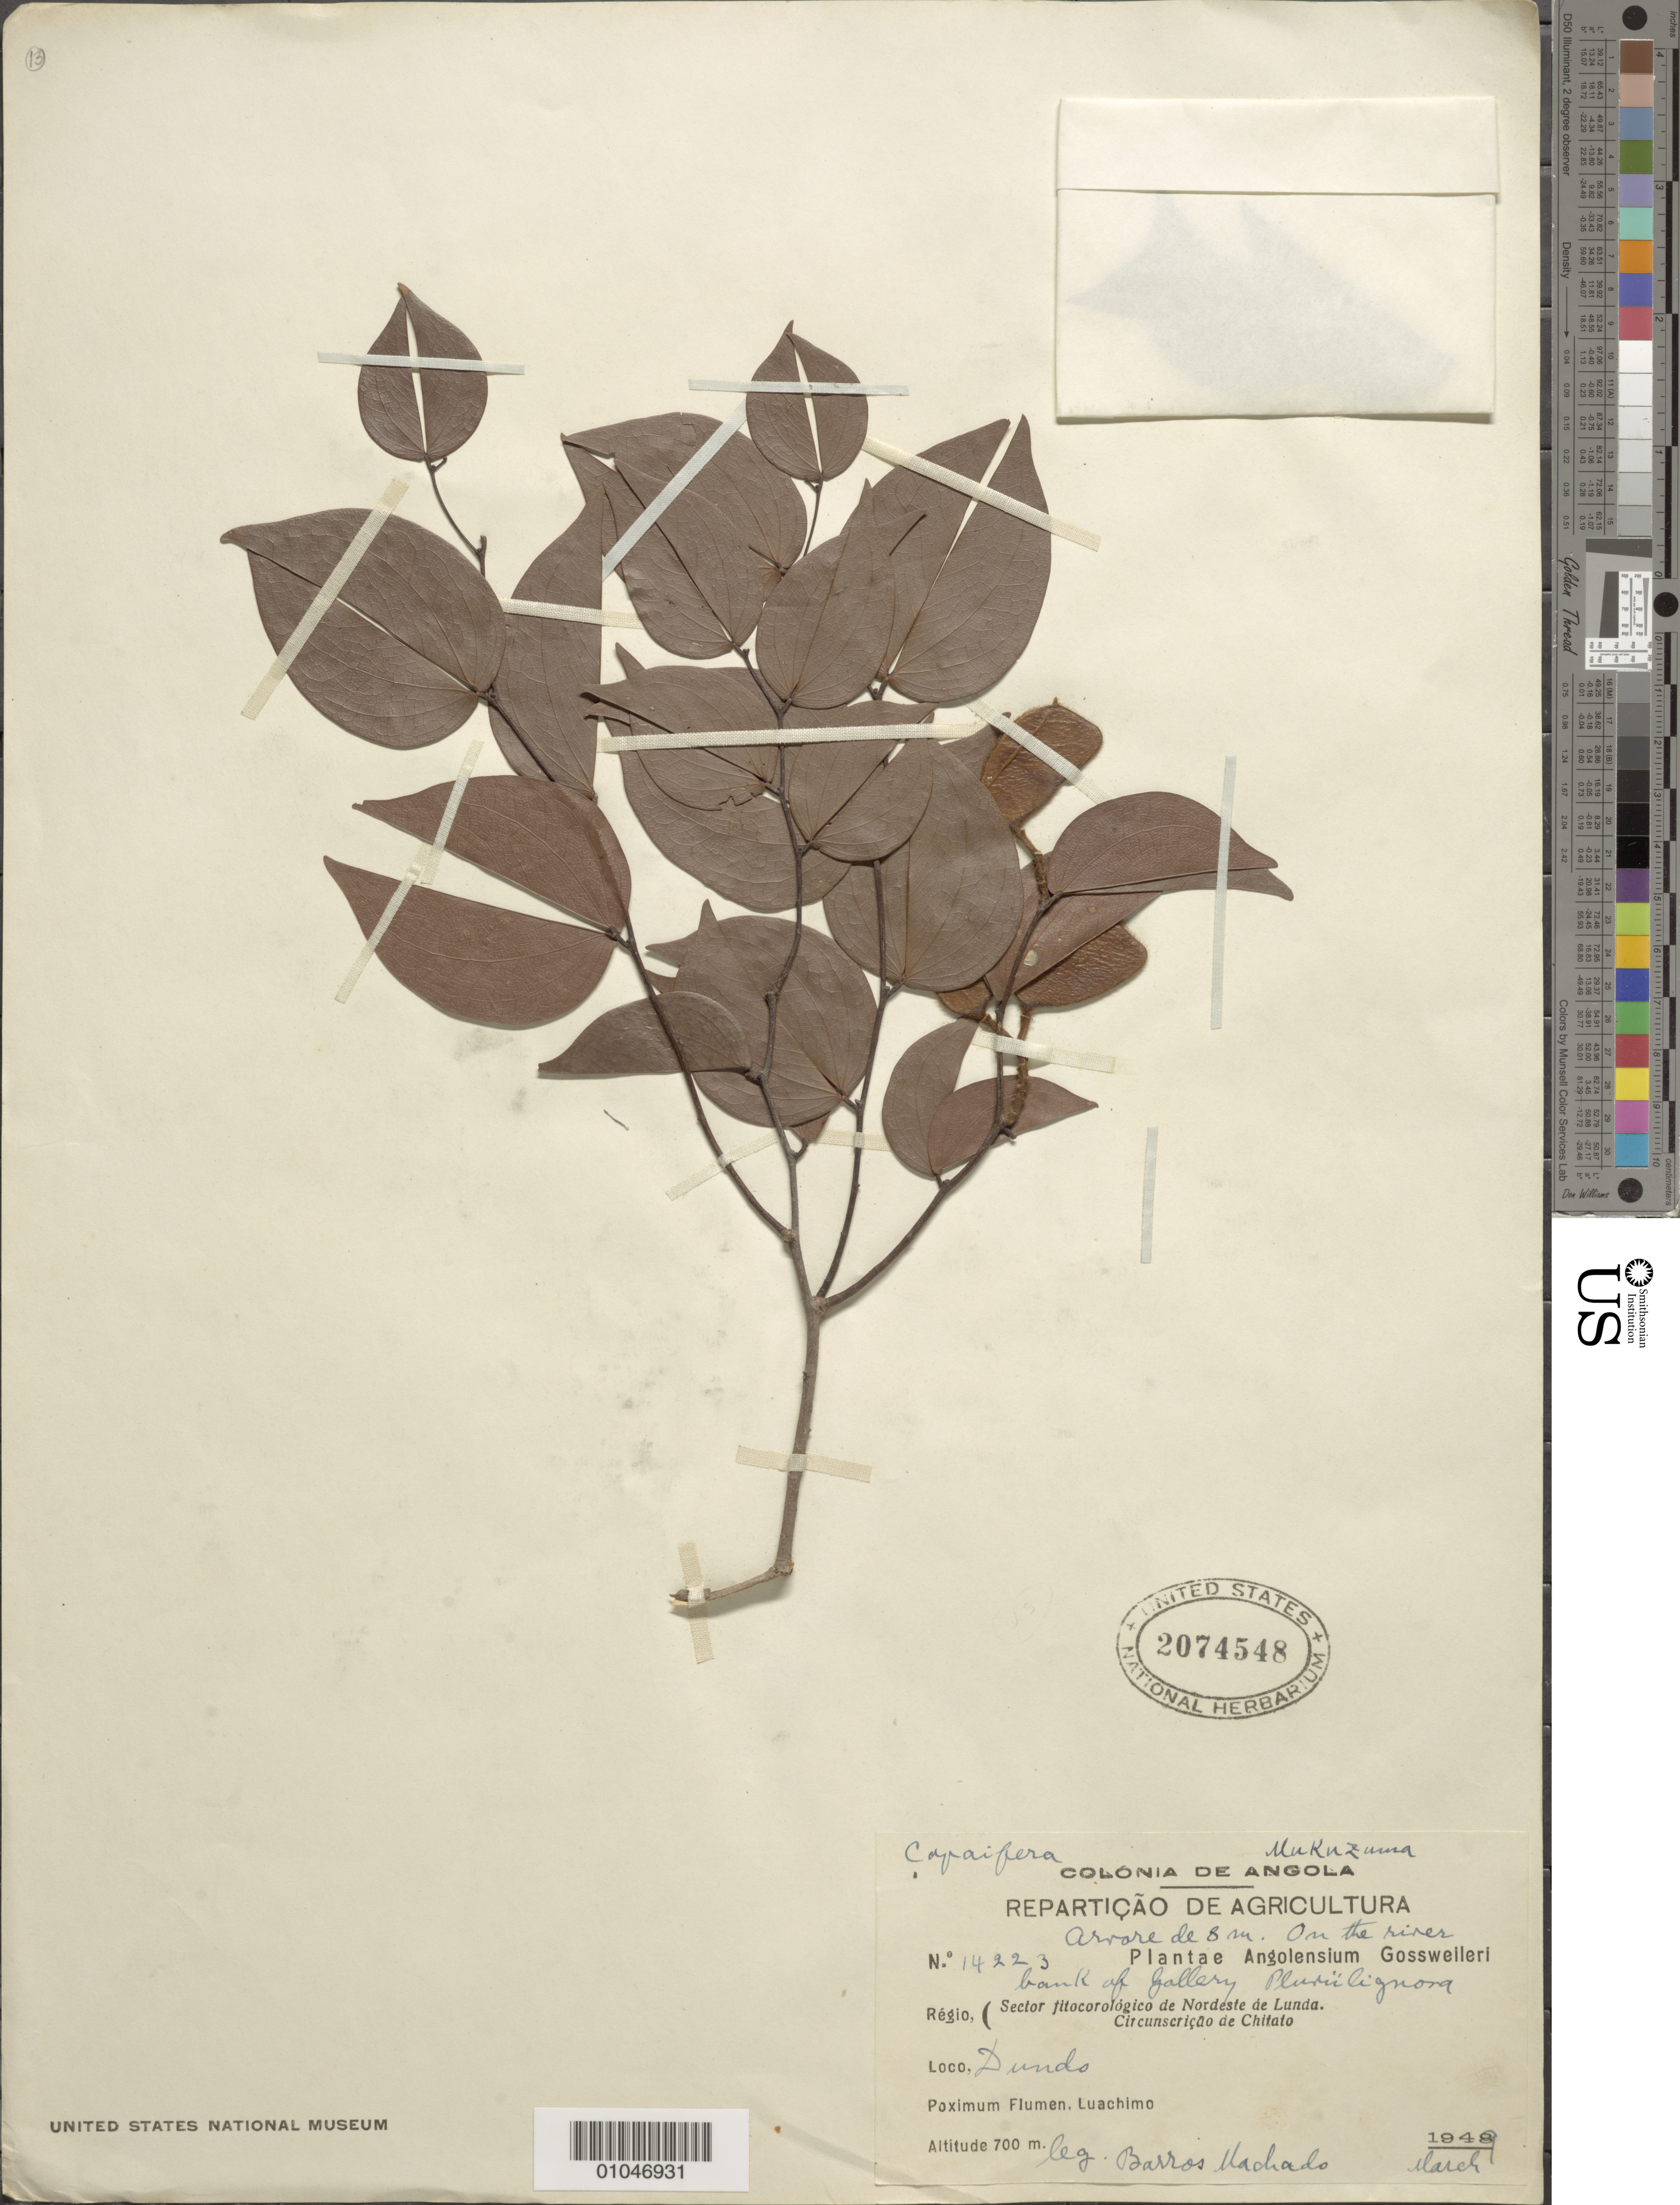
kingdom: Plantae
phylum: Tracheophyta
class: Magnoliopsida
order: Fabales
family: Fabaceae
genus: Copaifera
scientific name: Copaifera schliebenii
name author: Harms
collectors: A. de Barros-Machado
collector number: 14223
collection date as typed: Mar 1949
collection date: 1949-03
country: Angola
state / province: Lunda Norte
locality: Dundo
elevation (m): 700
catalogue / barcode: US 2074548